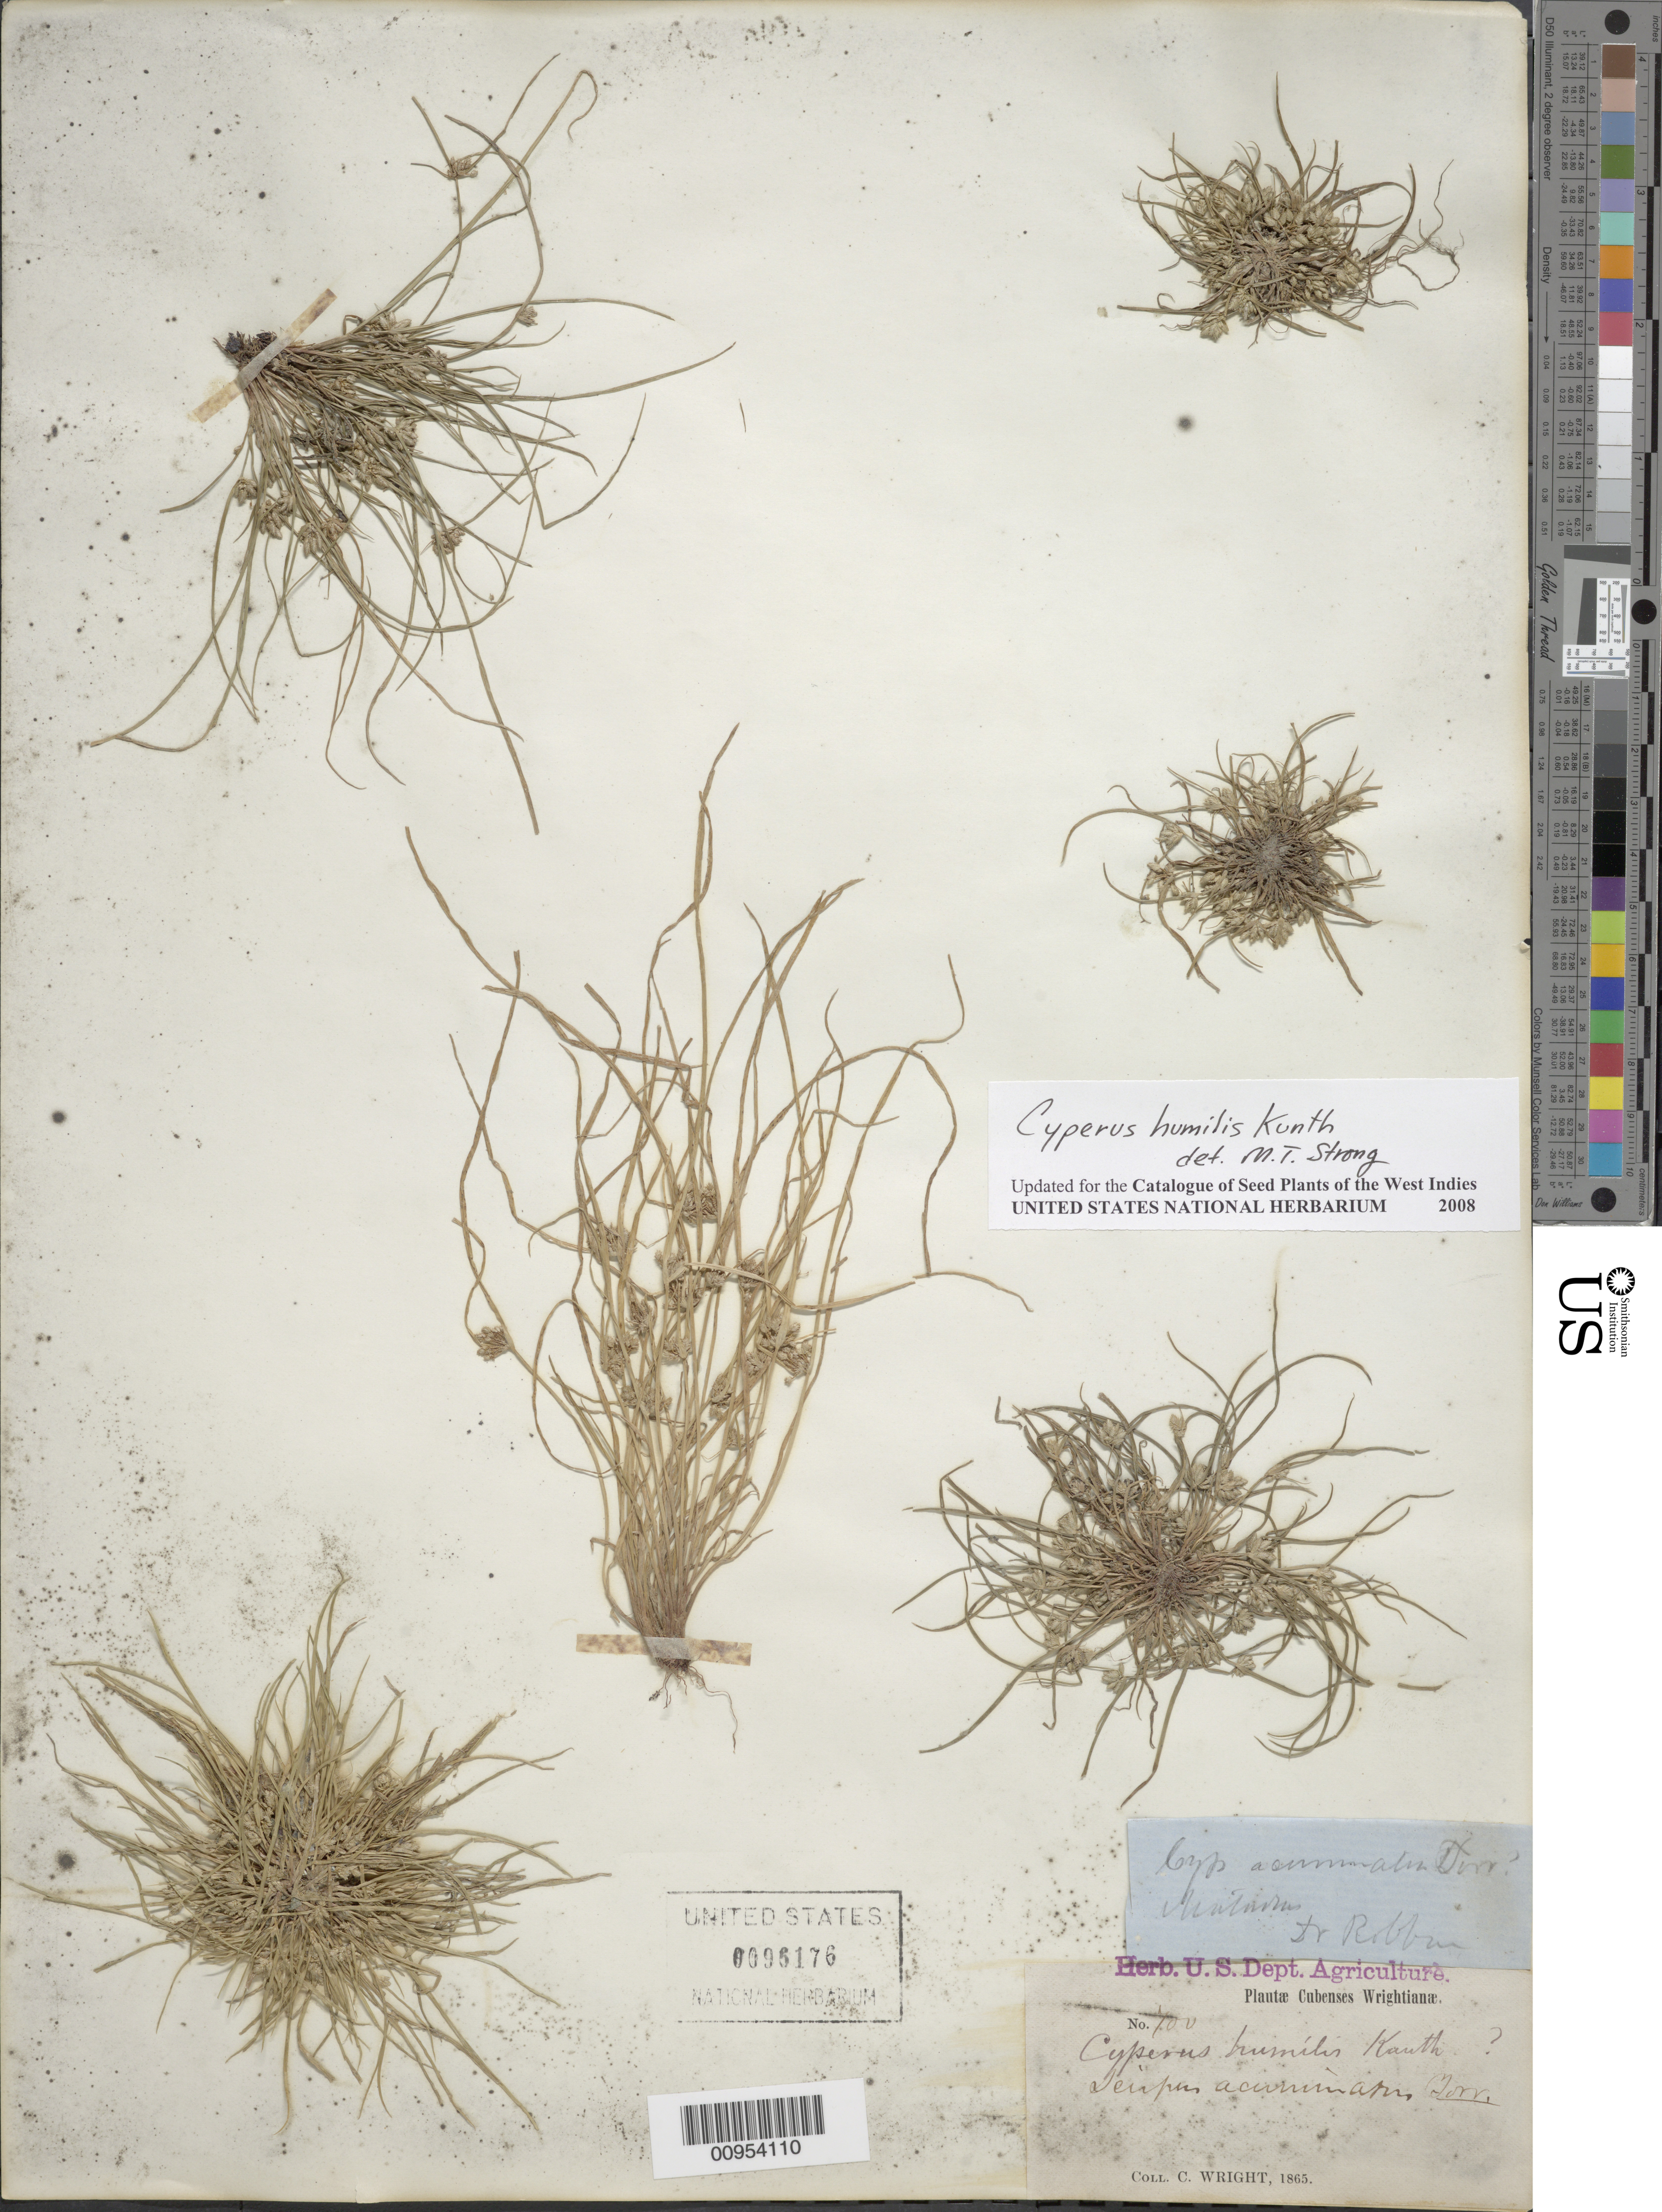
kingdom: Plantae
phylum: Tracheophyta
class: Liliopsida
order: Poales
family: Cyperaceae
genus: Cyperus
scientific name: Cyperus humilis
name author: Kunth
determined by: Strong, M. T., (US), Smithsonian Institution - National Museum of Natural History (UNITED STATES)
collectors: C. Wright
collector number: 700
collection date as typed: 1865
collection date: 1865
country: Cuba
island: Cuba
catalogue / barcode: US 96176